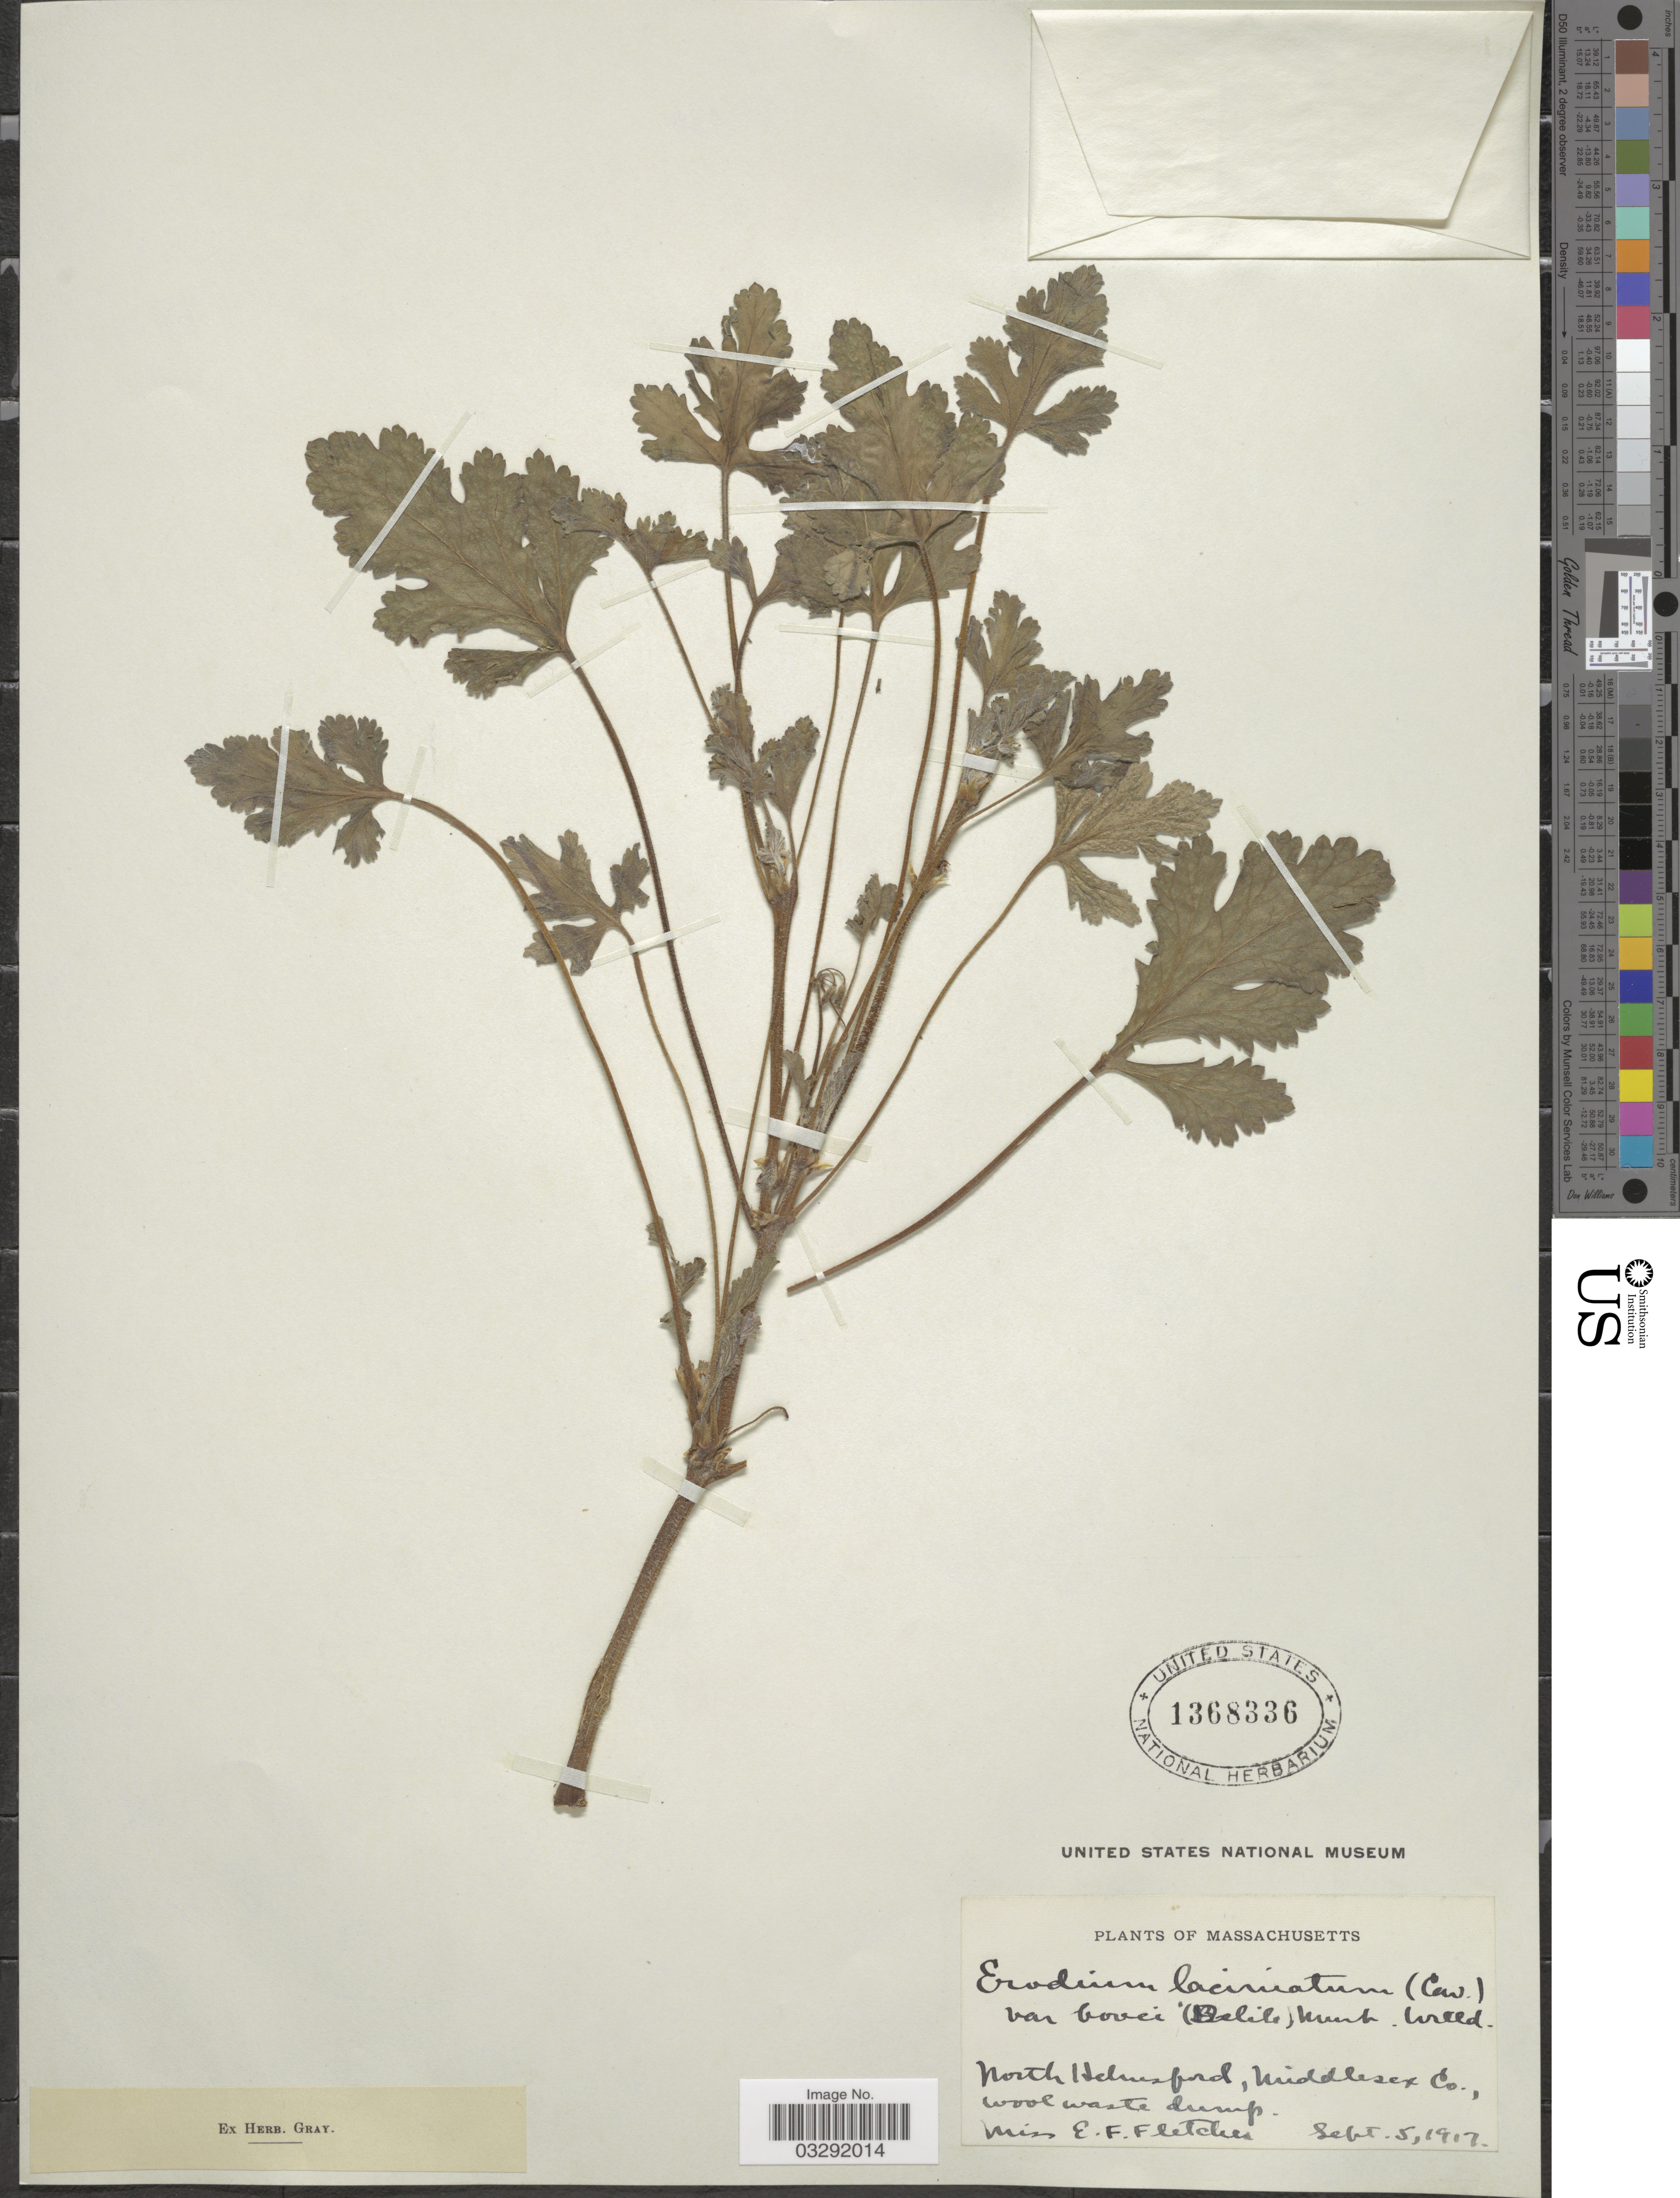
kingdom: Plantae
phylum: Tracheophyta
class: Magnoliopsida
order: Geraniales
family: Geraniaceae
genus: Erodium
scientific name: Erodium laciniatum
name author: (Cav.) Willd.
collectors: E. Fletcher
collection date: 1917-09-05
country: United States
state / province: Massachusetts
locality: North Helmsford, Middlesex Co.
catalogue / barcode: US 1368336